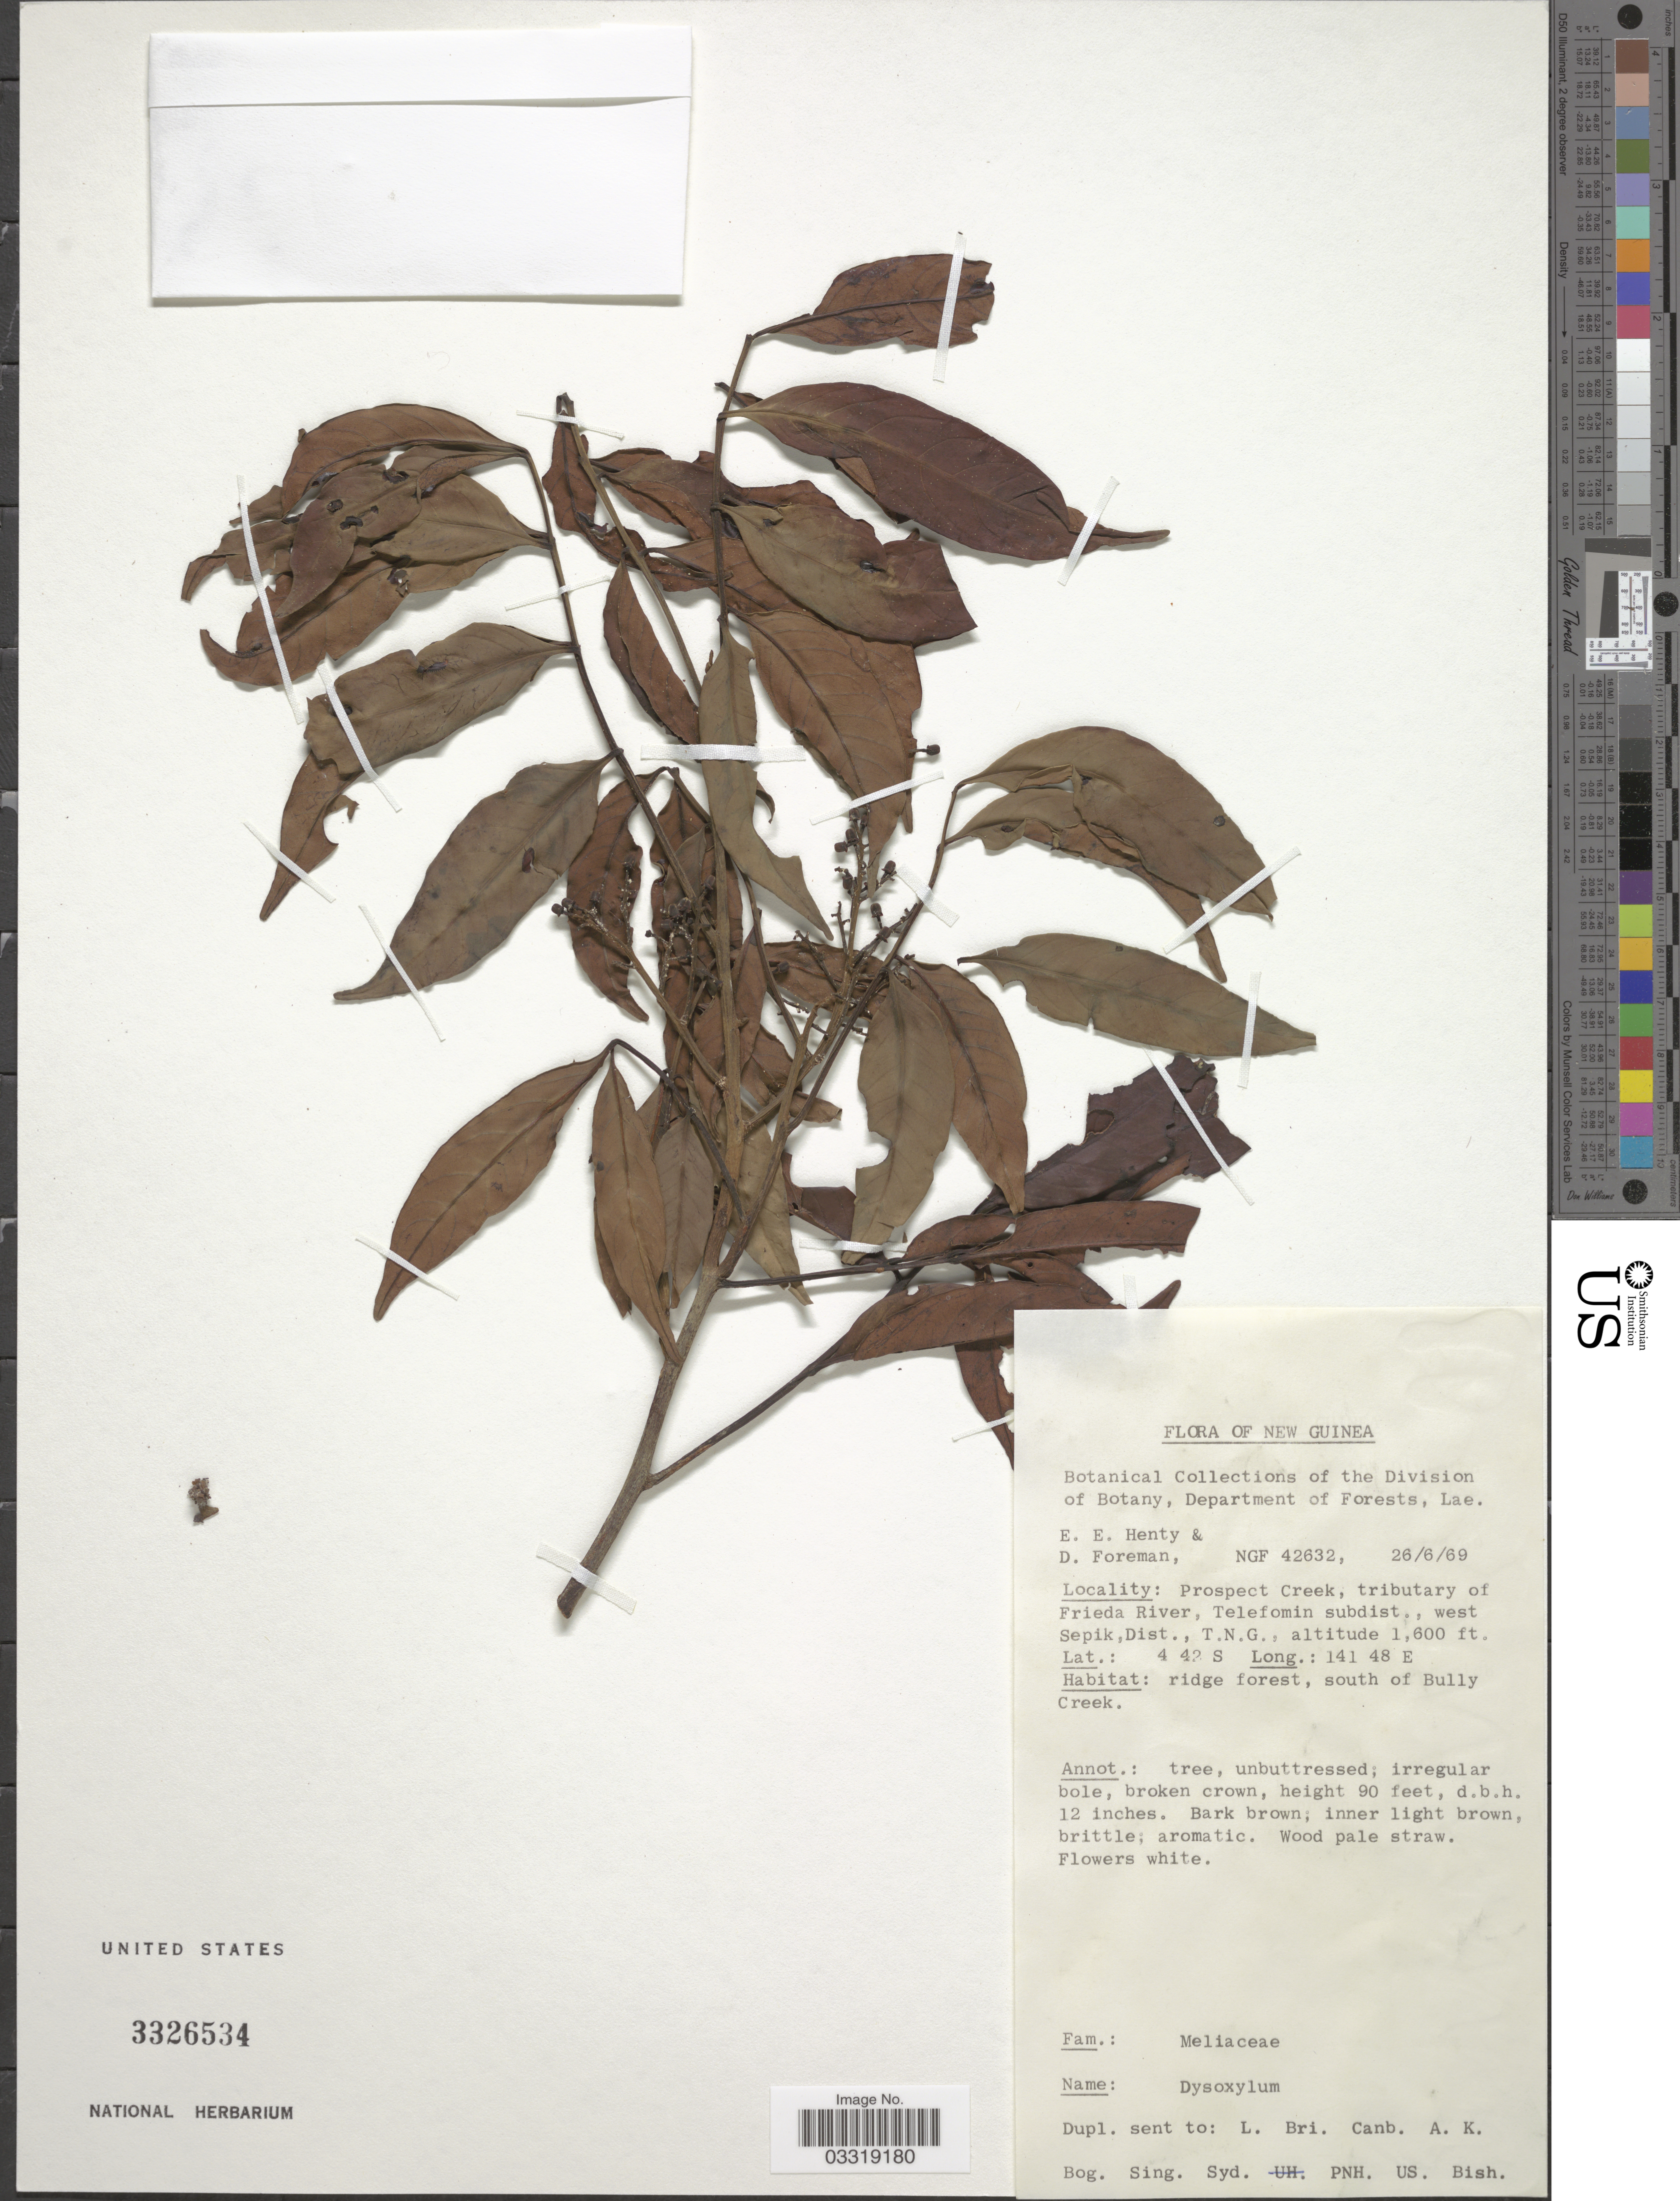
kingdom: Plantae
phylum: Tracheophyta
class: Magnoliopsida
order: Sapindales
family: Meliaceae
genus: Prasoxylon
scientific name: Prasoxylon alliaceum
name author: (Blume) M. Roem.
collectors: E. Henty & D. Foreman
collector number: NGF 42632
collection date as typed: Transcribed d/m/y: 26/6/69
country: Papua New Guinea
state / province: Sandaun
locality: New Guinea. Prospect Creek, tributary of Frieda River, Telefomin subdist., west Sepik Dist., T.N.G.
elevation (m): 488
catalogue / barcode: US 3326534